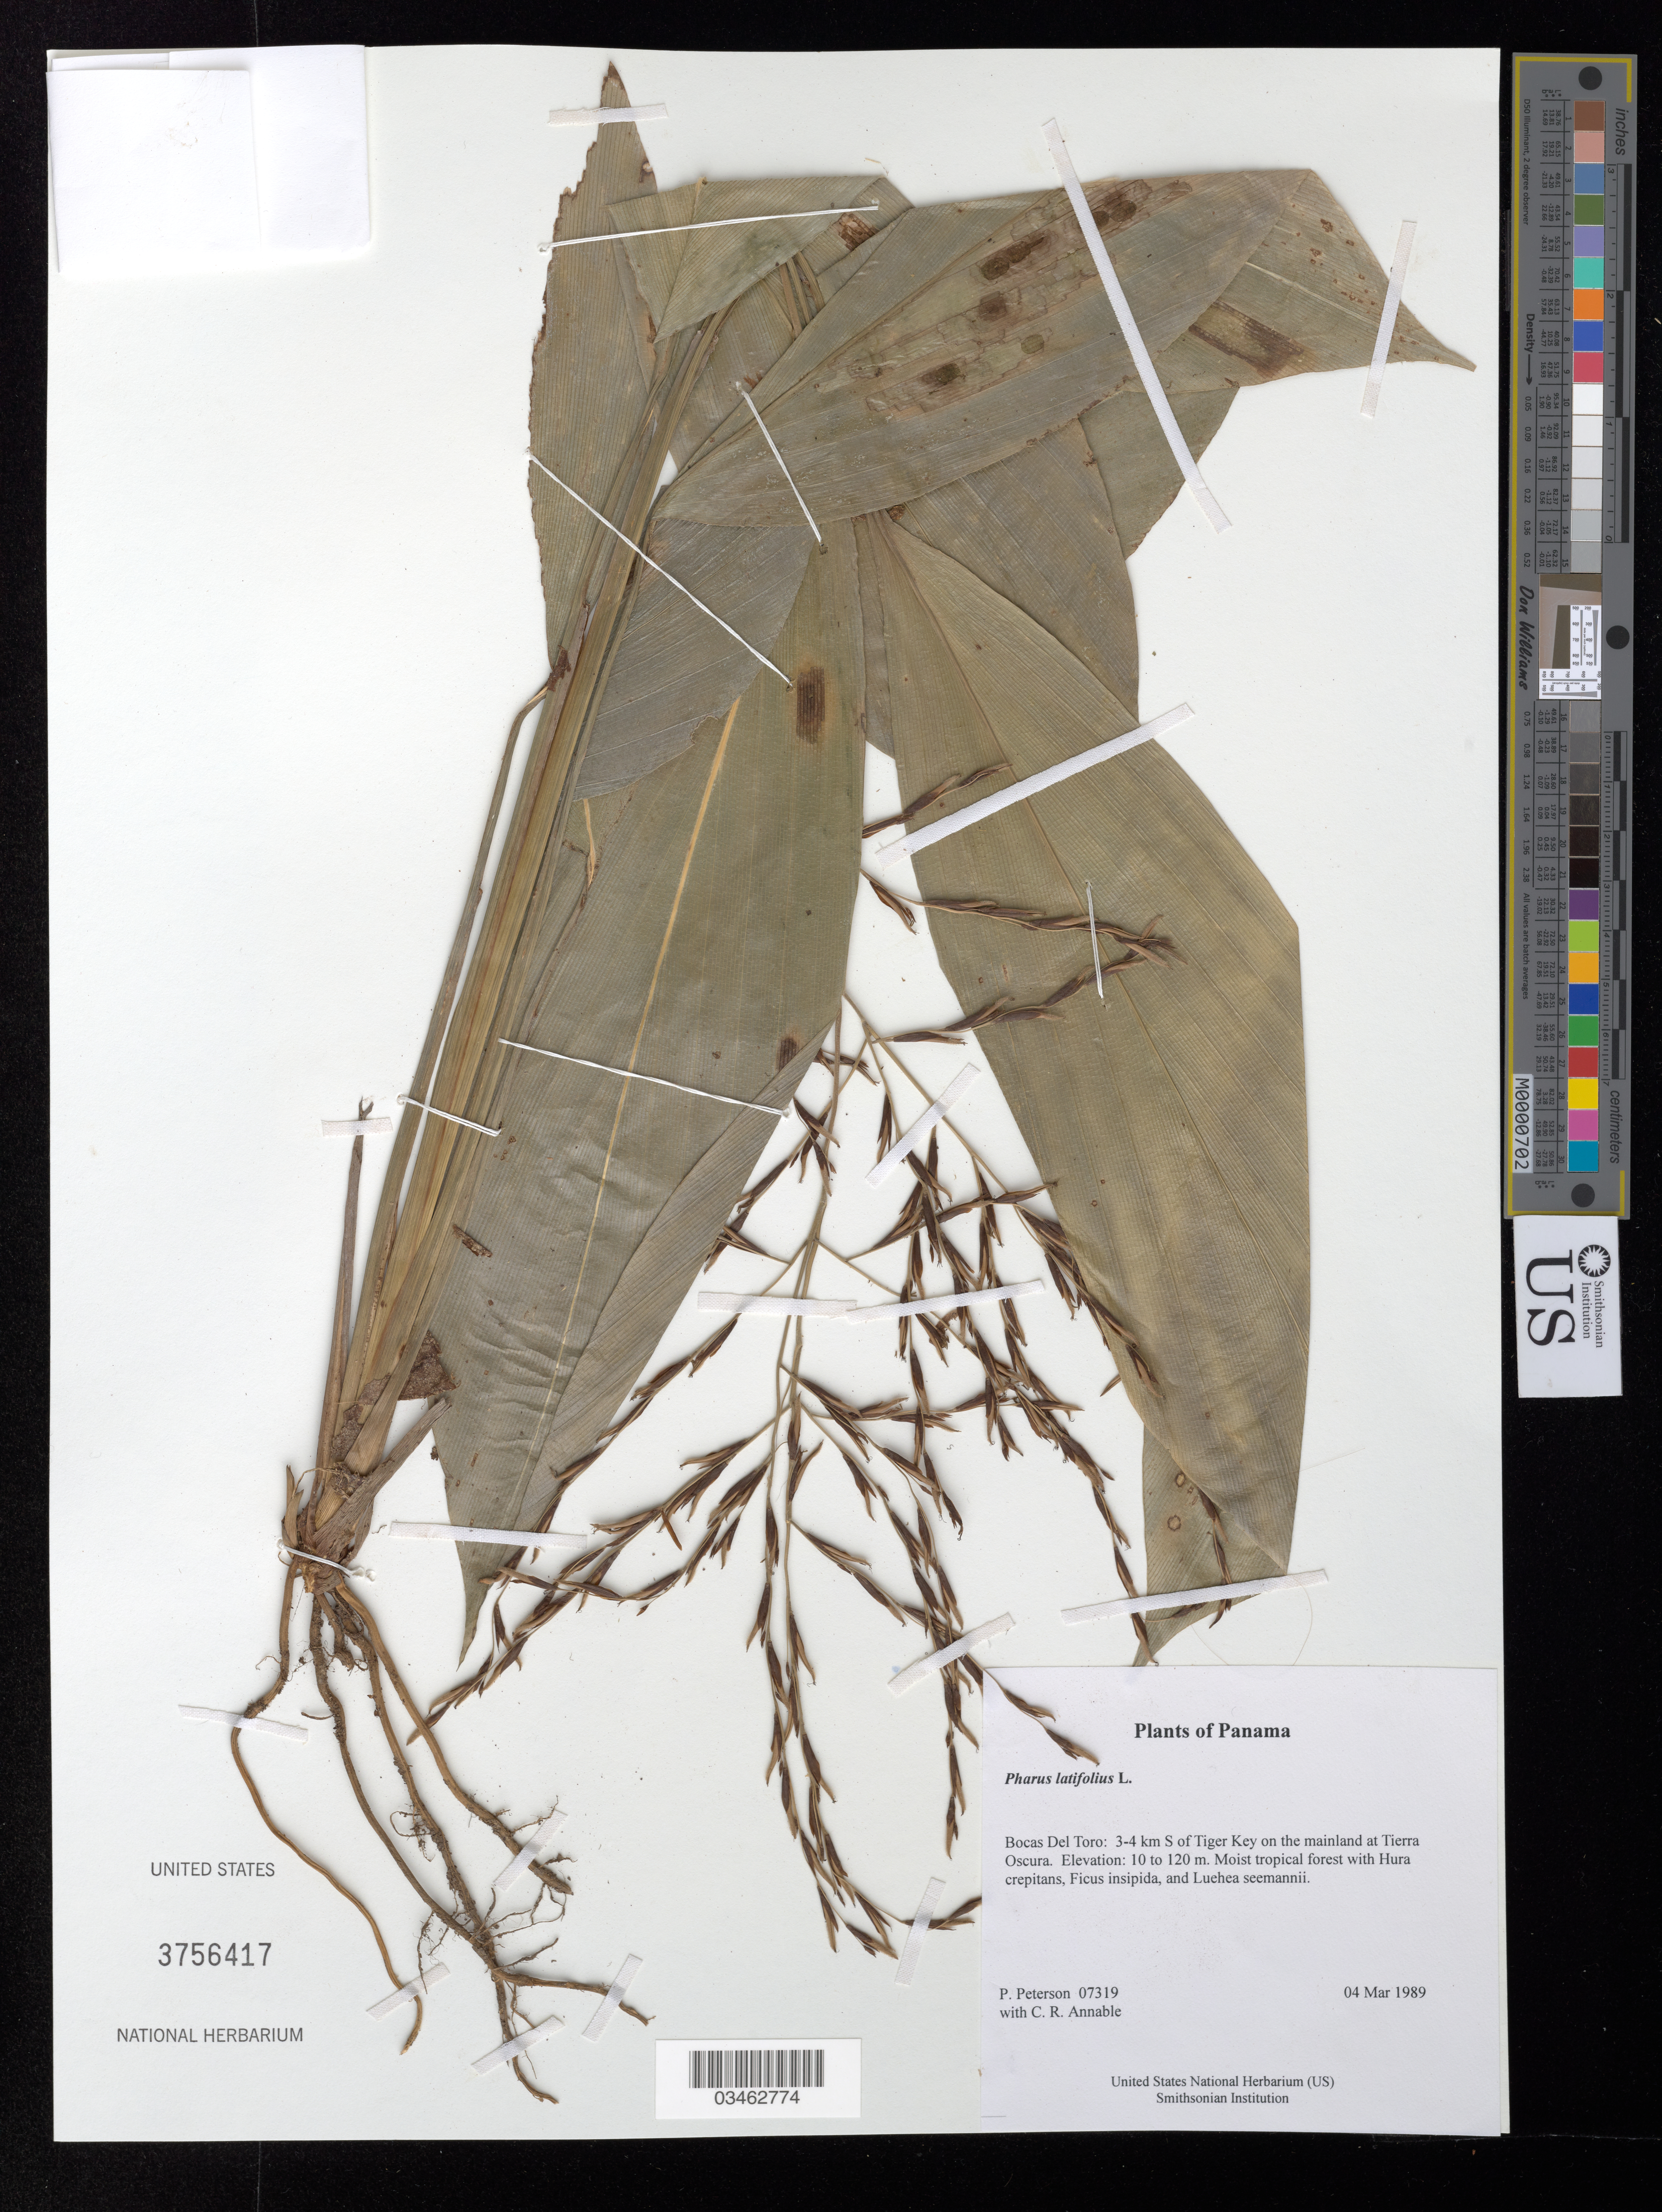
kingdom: Plantae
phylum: Tracheophyta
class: Liliopsida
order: Poales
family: Poaceae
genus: Pharus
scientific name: Pharus latifolius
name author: L.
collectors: P. M. Peterson & C. R. Annable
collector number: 07319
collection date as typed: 04 Mar 1989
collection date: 1989-03-04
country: Panama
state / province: Bocas del Toro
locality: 3-4 km S of Tiger Key on the mainland at Tierra Oscura.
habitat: Moist tropical forest with Hura crepitans, Ficus insipida, and Luehea seemannii.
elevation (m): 10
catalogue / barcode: US 3756417